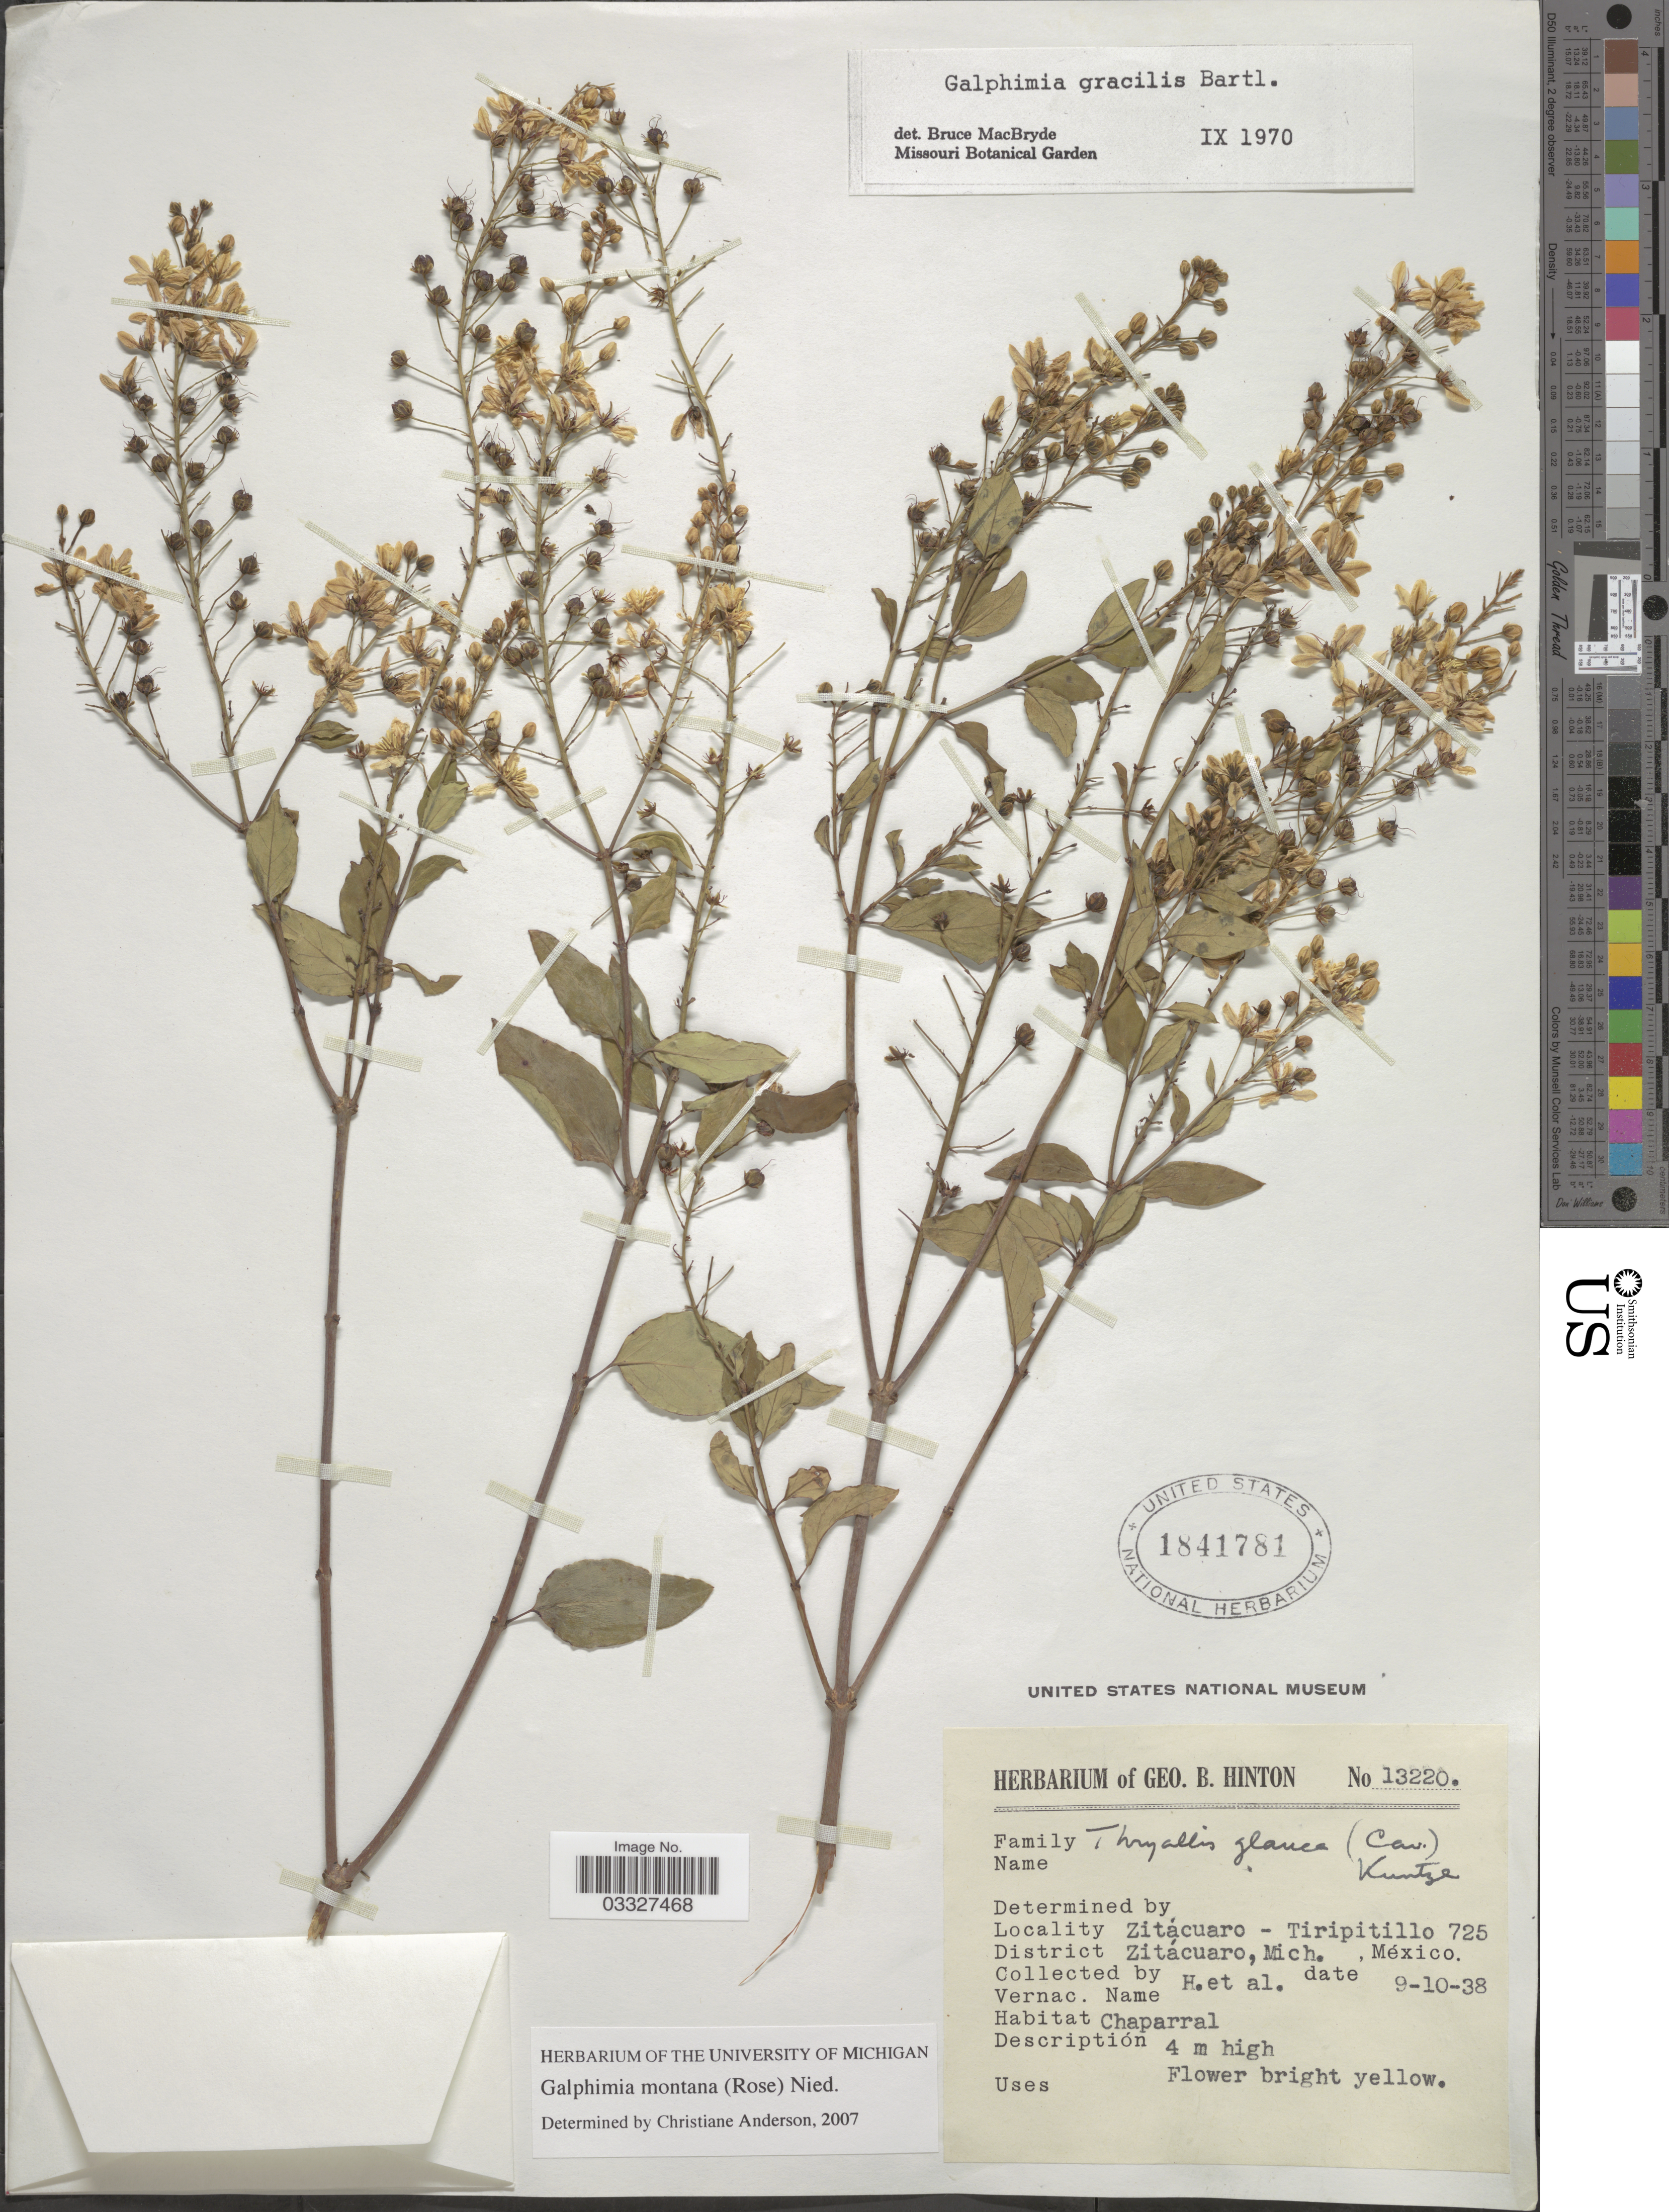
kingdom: Plantae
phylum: Tracheophyta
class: Magnoliopsida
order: Malpighiales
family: Malpighiaceae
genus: Galphimia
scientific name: Galphimia montana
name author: (Rose) Nied.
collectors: G. B. Hinton & et al.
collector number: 13220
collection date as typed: Transcribed d/m/y: 9/10/38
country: Mexico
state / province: Michoacán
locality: Zitácuaro - Tiripitillo. District Zitácuaro.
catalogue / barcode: US 1841781